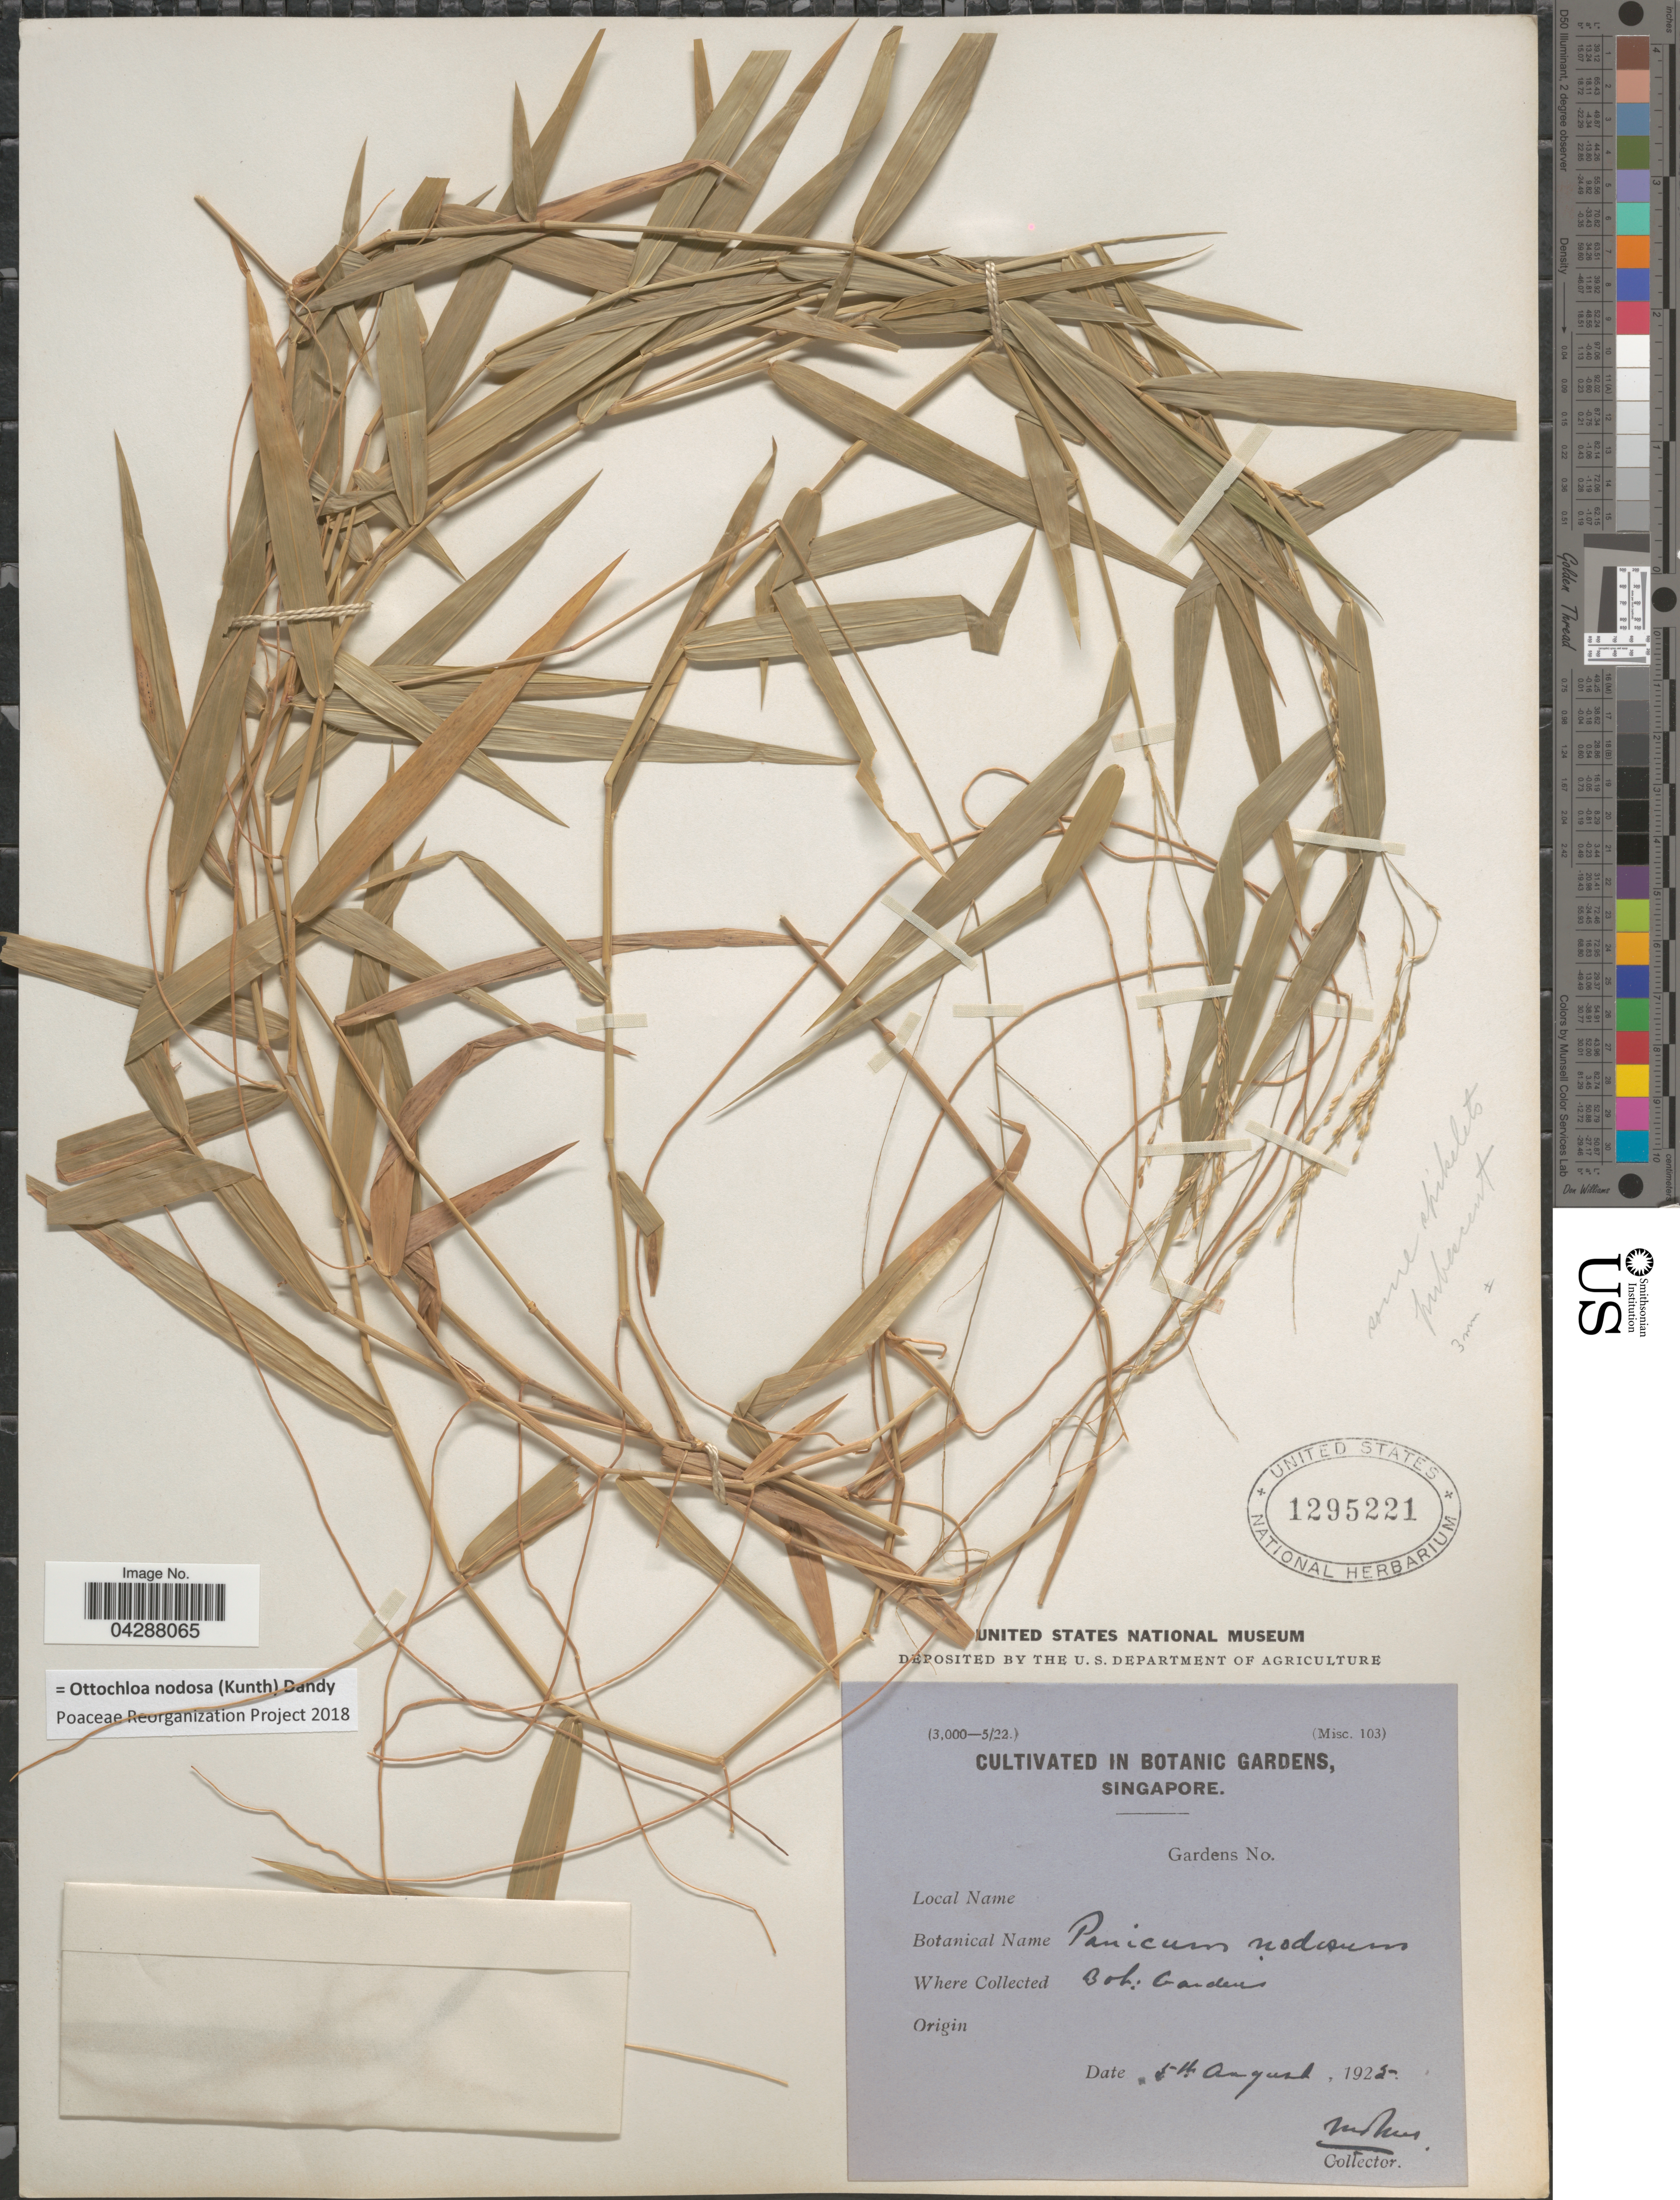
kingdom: Plantae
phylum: Tracheophyta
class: Liliopsida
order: Poales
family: Poaceae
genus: Ottochloa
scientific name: Ottochloa nodosa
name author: (Kunth) Dandy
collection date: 1925-08-05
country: Singapore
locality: Bot. Garden. Tonkin.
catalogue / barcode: US 1295221